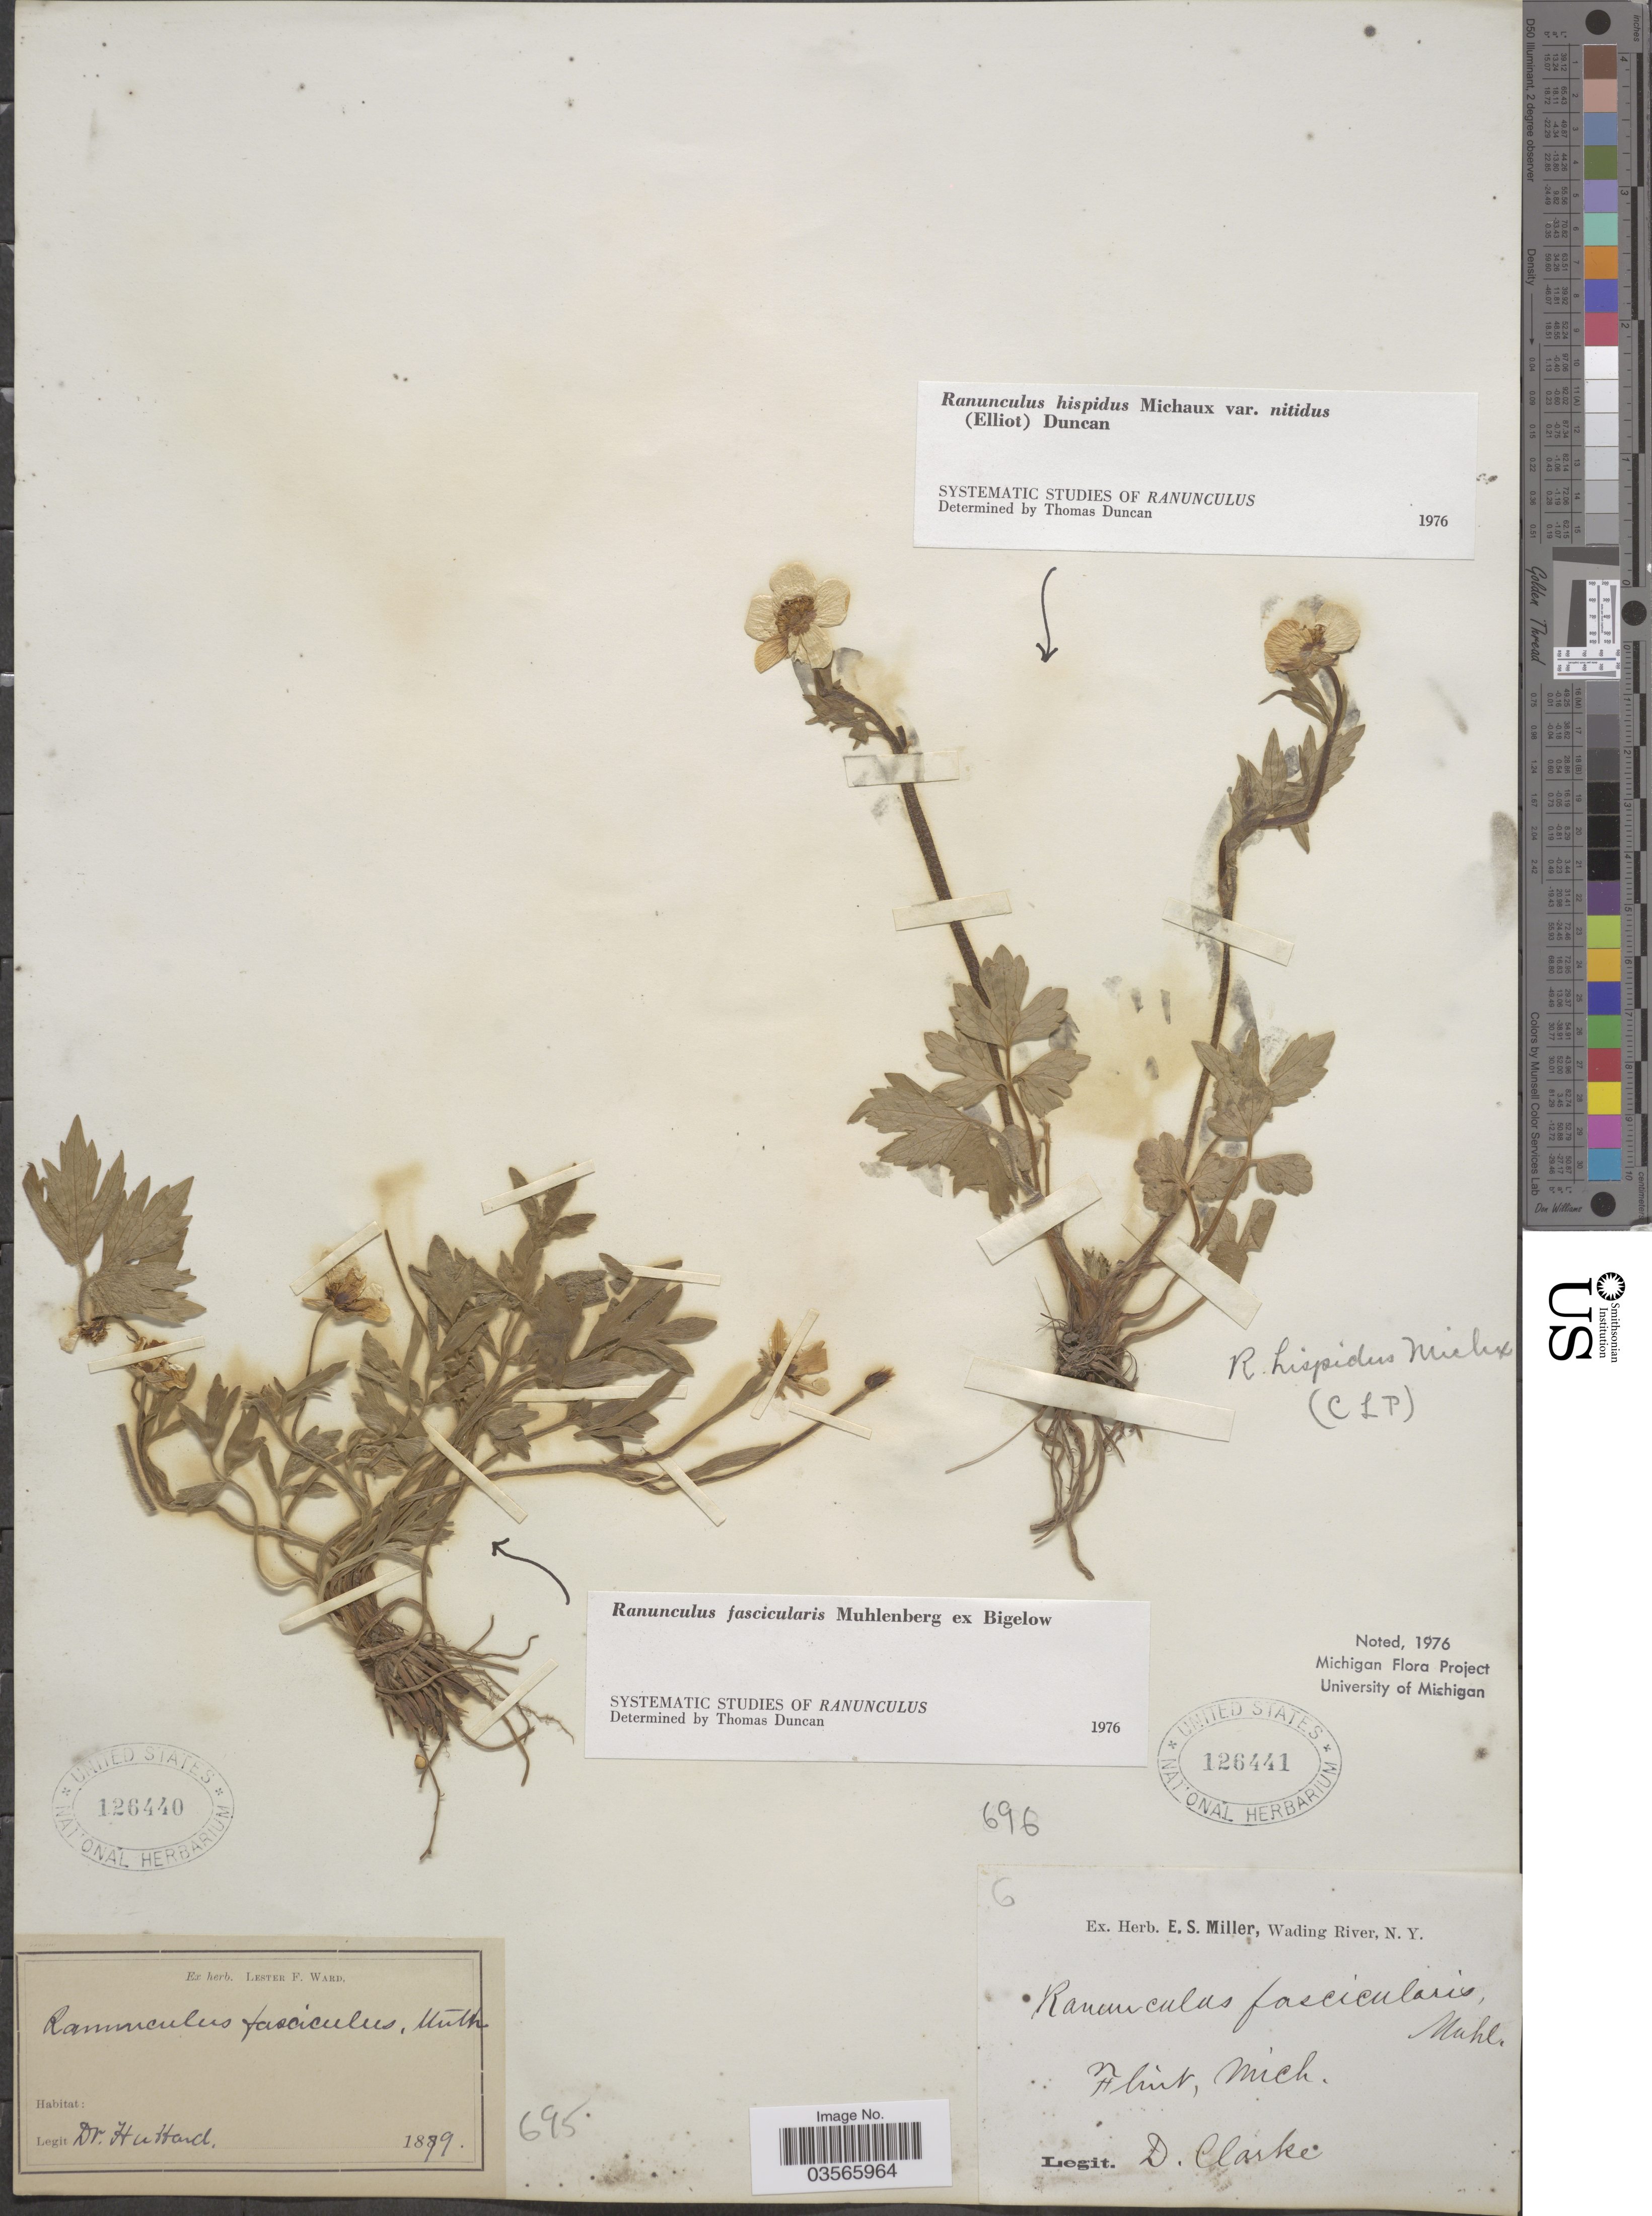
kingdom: Plantae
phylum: Tracheophyta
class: Magnoliopsida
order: Ranunculales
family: Ranunculaceae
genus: Ranunculus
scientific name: Ranunculus fascicularis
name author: Muhl. ex Bigelow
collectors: Hubbard, --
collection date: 1879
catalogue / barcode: US 126440